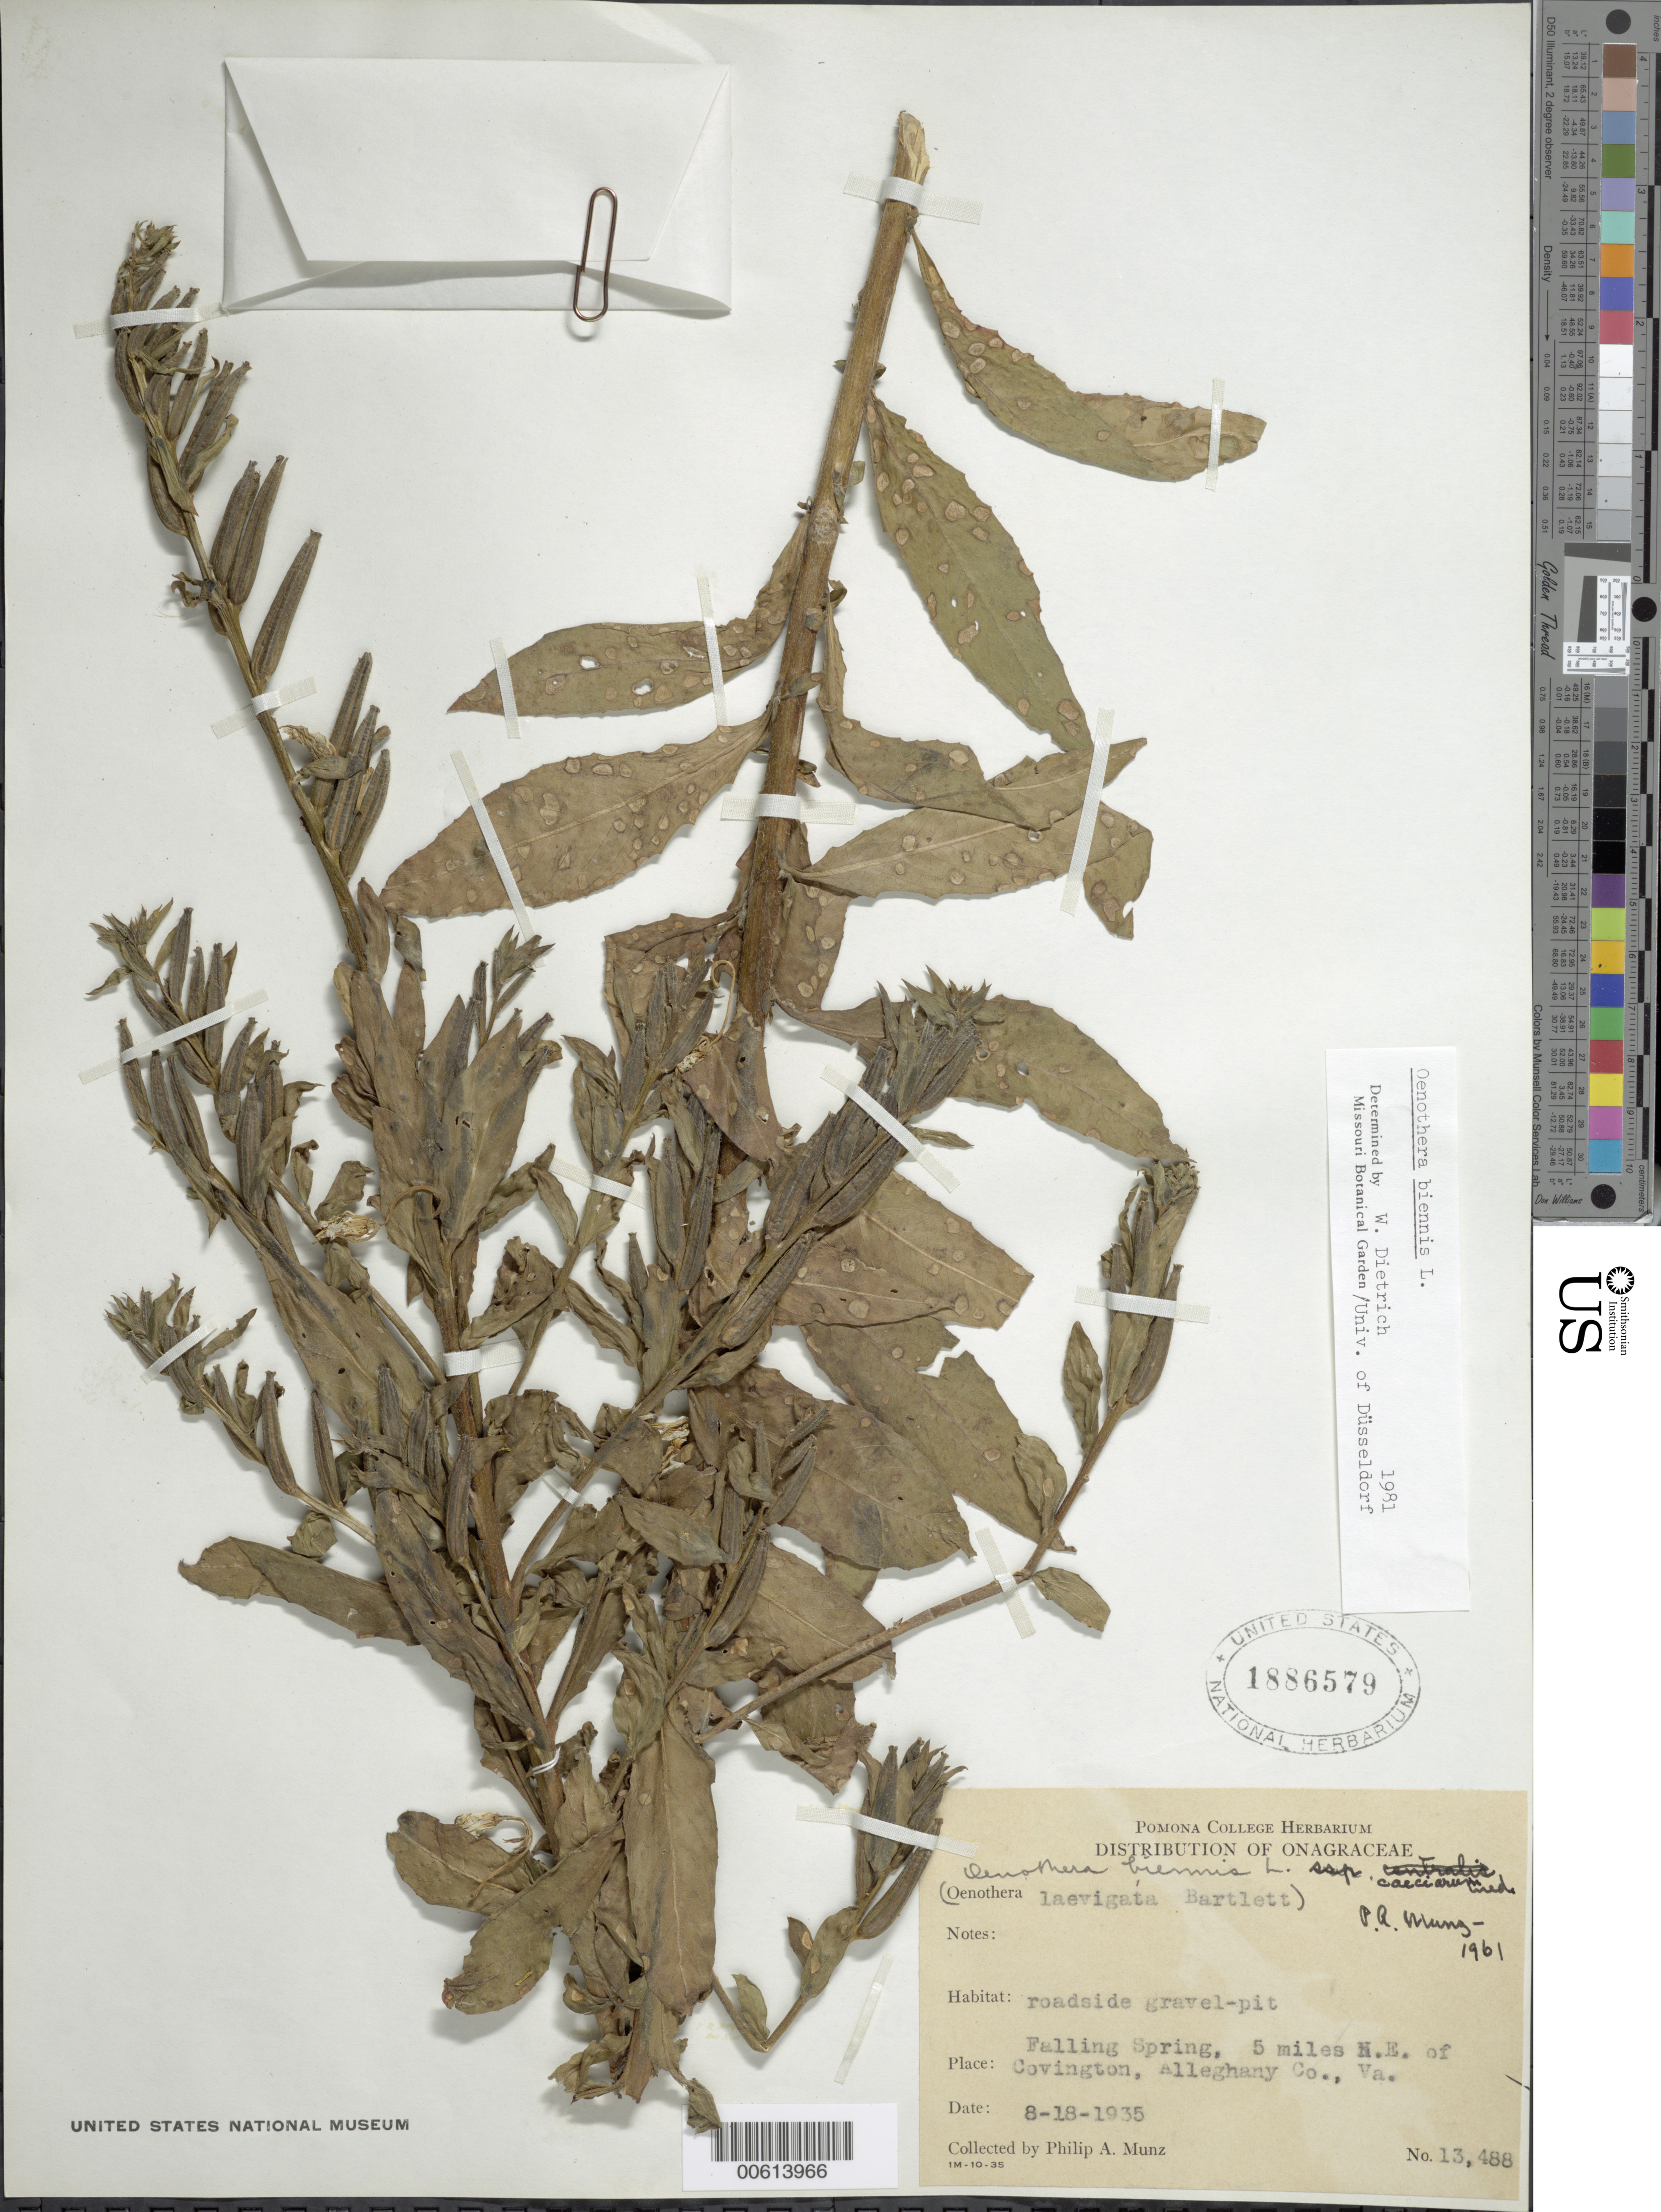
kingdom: Plantae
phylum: Tracheophyta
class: Magnoliopsida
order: Myrtales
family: Onagraceae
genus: Oenothera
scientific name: Oenothera biennis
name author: L.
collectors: P. A. Munz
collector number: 13488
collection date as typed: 18 Aug 1935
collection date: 1935-08-18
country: United States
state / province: Virginia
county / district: Alleghany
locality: Falling Spring, 5 mi NE of Covington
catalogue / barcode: US 1886579